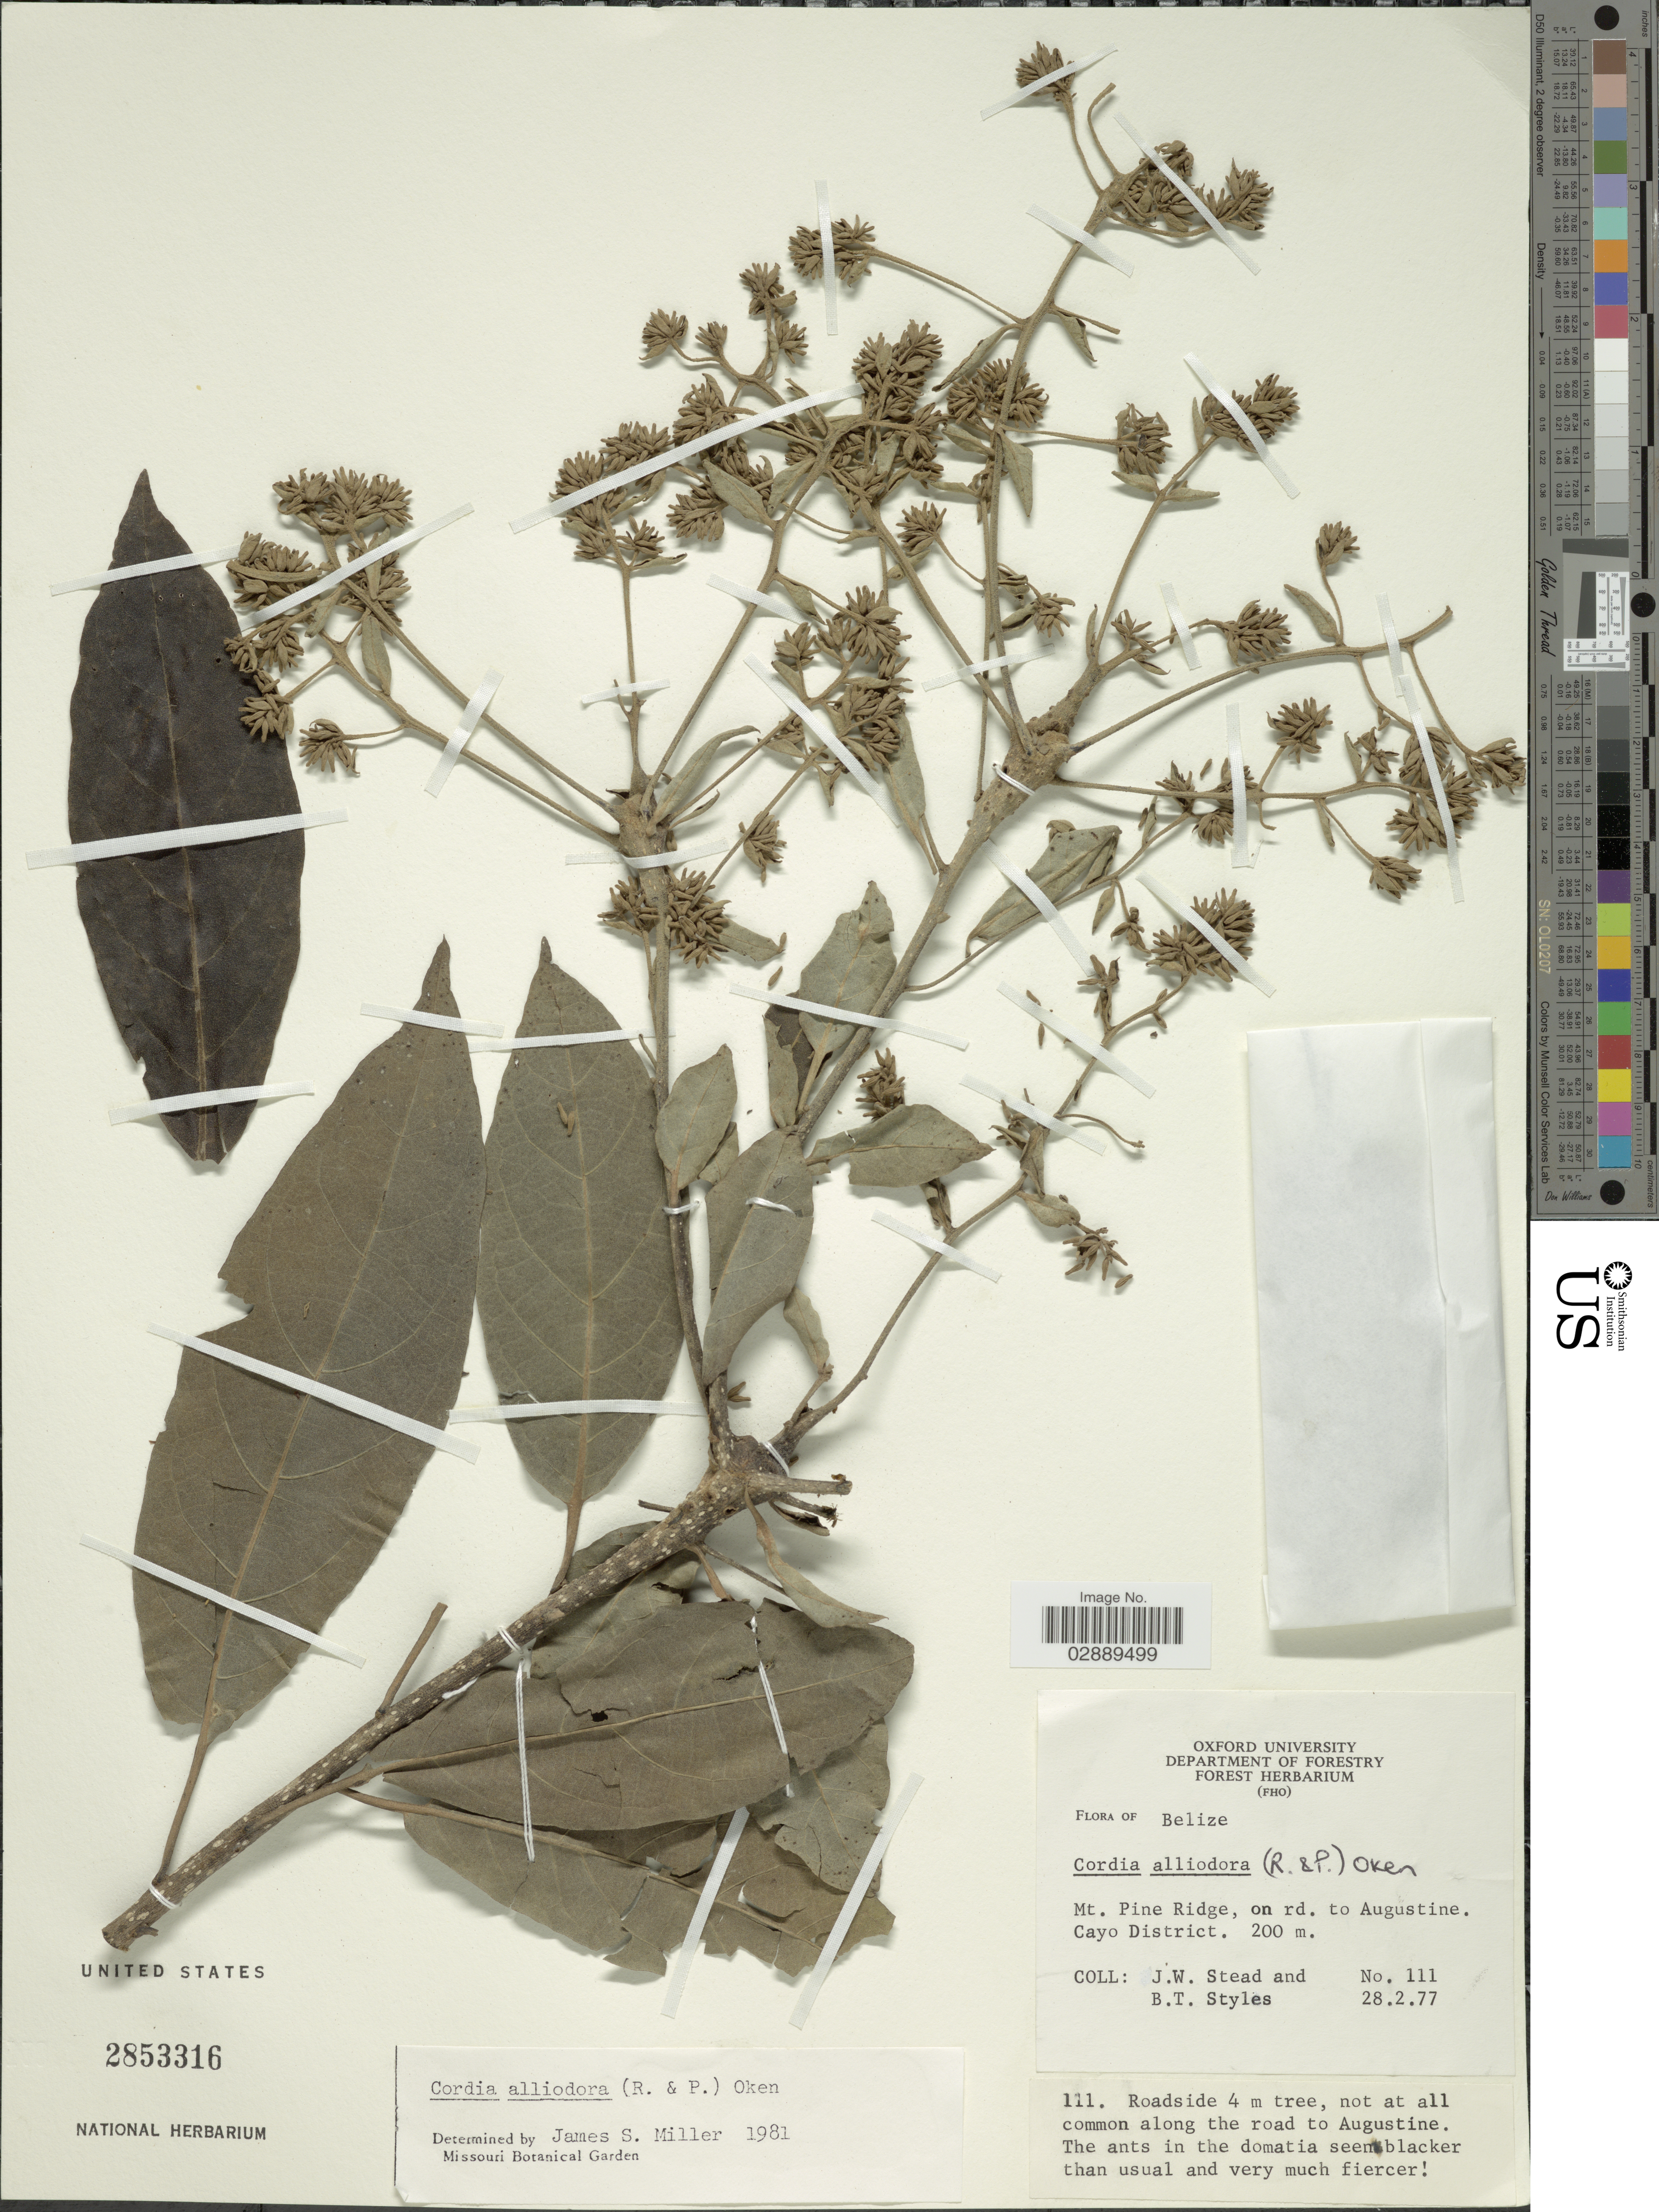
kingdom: Plantae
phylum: Tracheophyta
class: Magnoliopsida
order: Boraginales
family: Cordiaceae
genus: Cordia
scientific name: Cordia alliodora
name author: (Ruiz & Pav.) Oken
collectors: J. Stead & B. T. Styles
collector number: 111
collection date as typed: Transcribed d/m/y: 28/2/77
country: Belize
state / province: Cayo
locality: Mt. Pine Ridge, on rd. to Augustine. Cayo District. Roadside 4 m tree, not at all common along the road to Augustine.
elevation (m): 200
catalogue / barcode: US 2853316